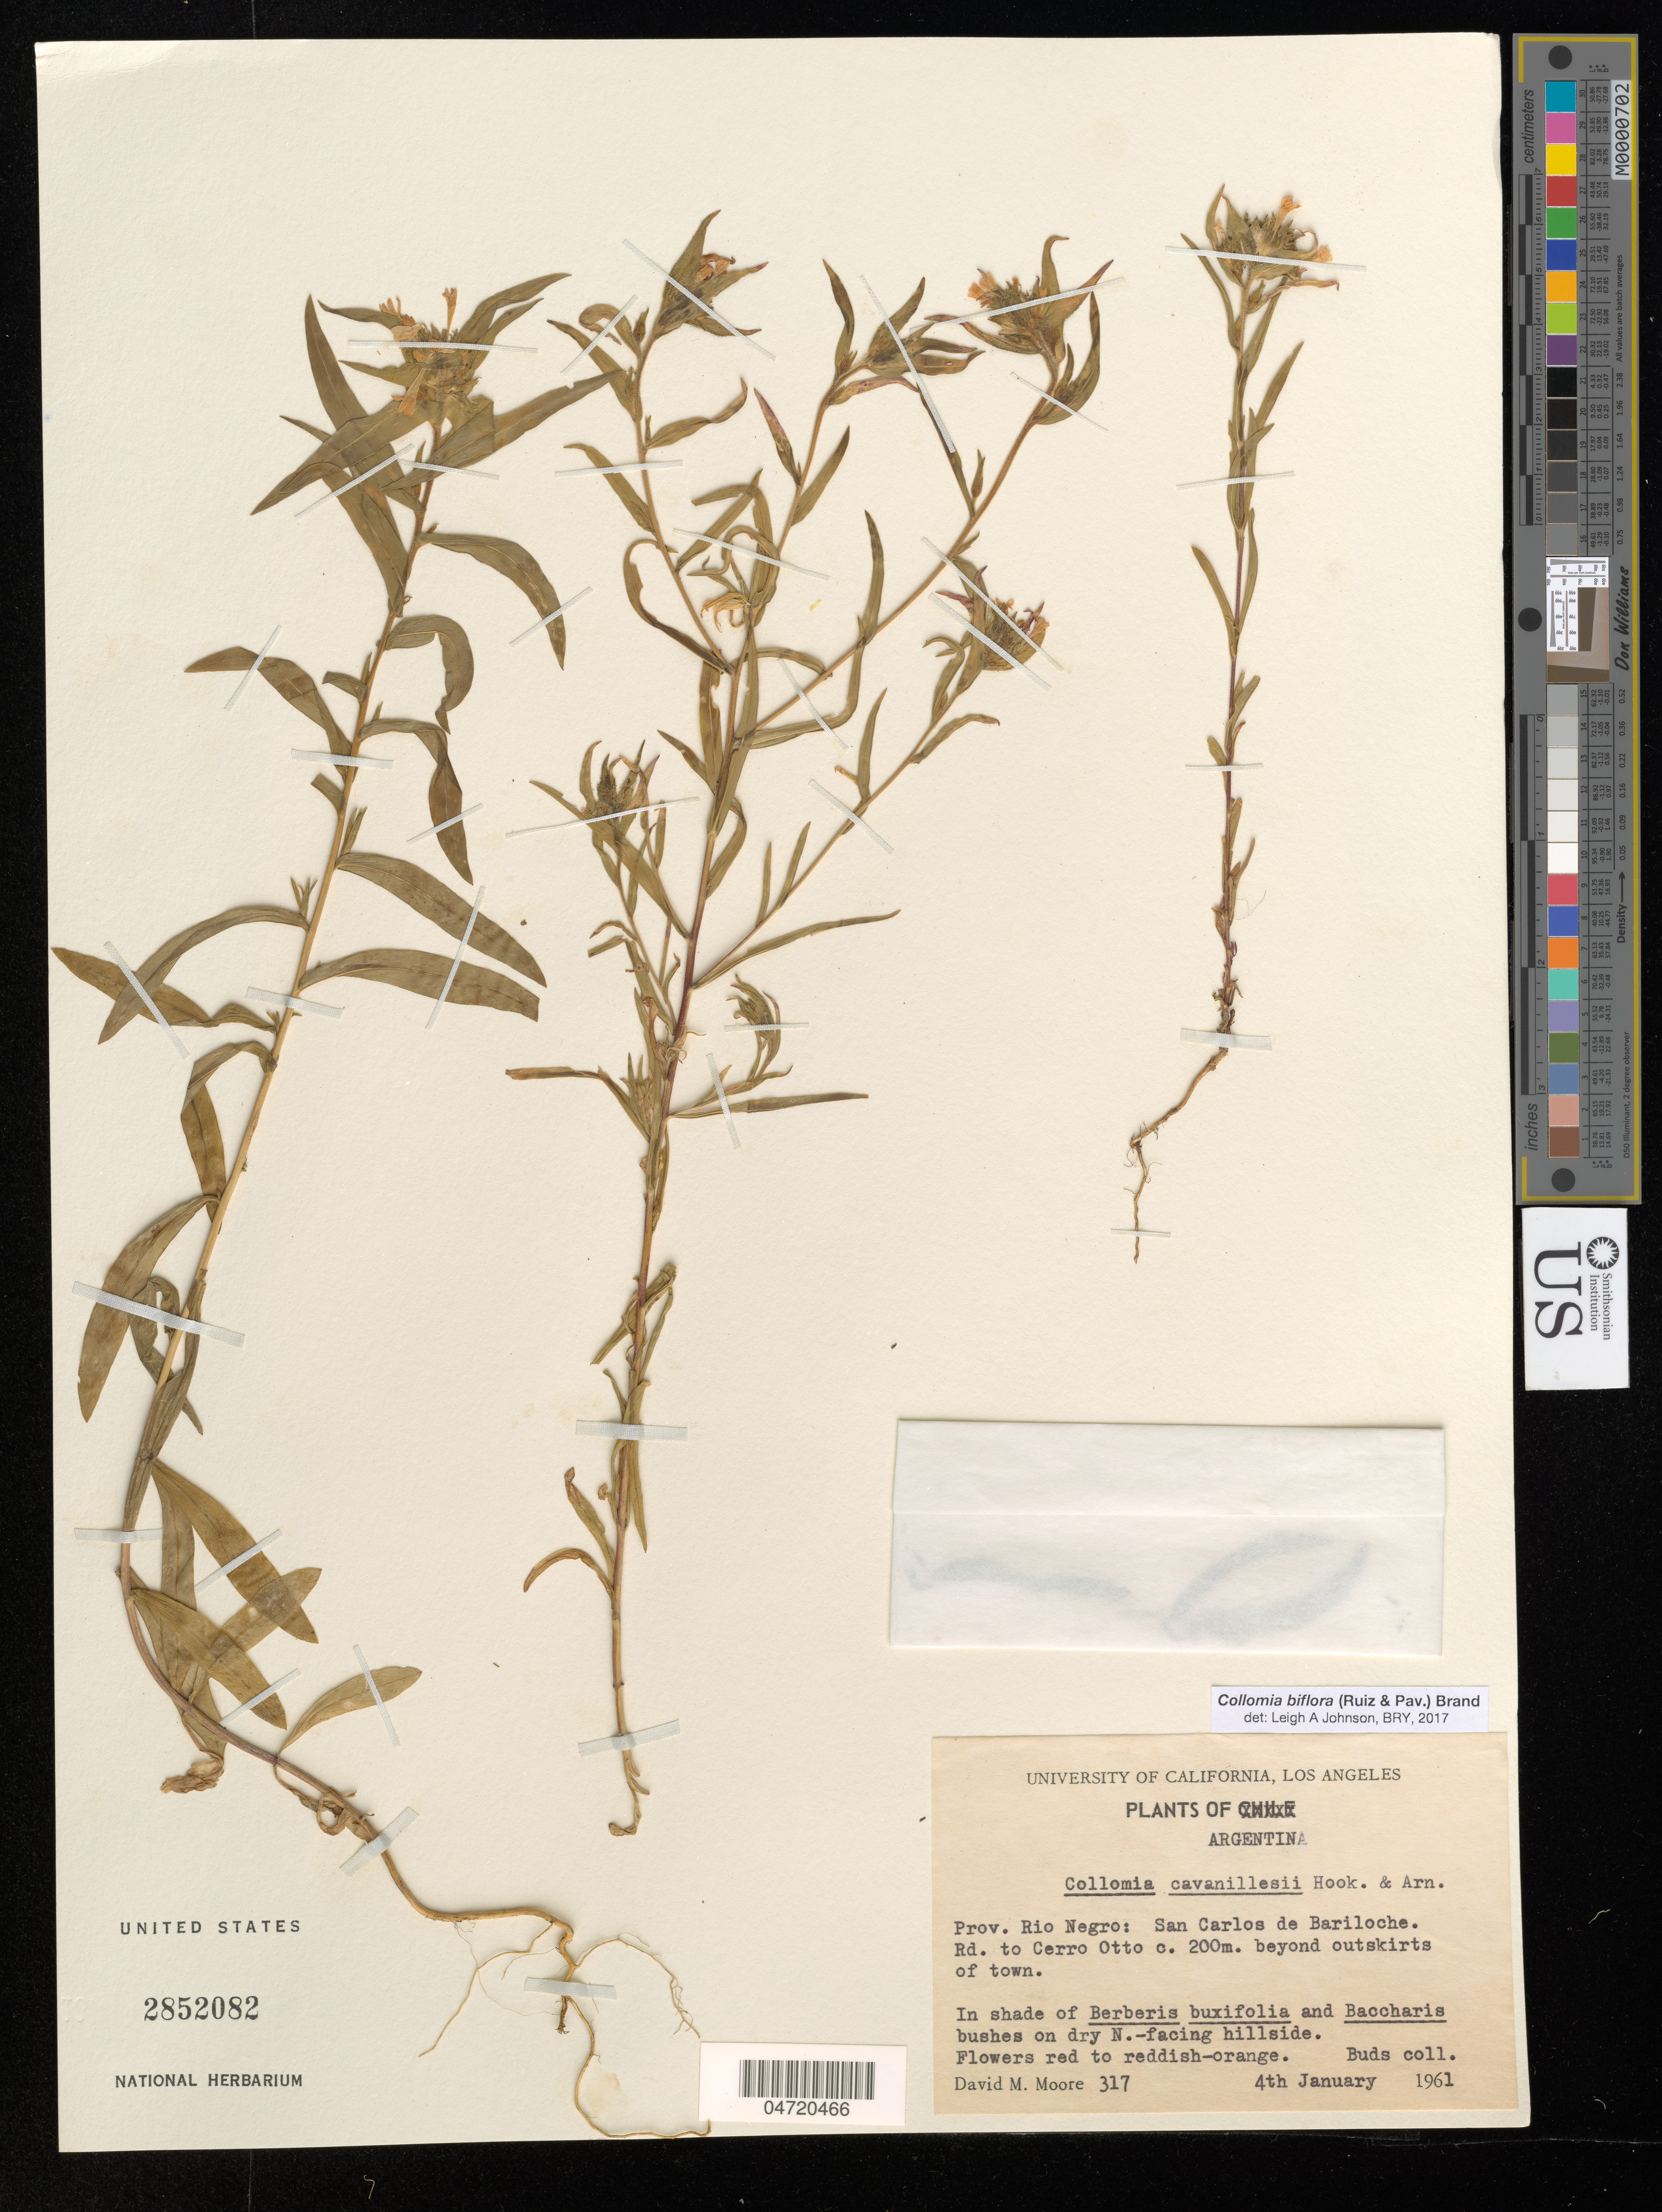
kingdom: Plantae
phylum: Tracheophyta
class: Magnoliopsida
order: Ericales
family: Polemoniaceae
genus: Collomia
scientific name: Collomia biflora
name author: (Ruiz & Pav.) Brand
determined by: Johnson, Leigh Alma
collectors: D. Moore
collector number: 317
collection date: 1961-01-04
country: Argentina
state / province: Rio Negro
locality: San Carlos de Bariloche. Rd. to Cerro Otto c. 200m beyond outskirts of town. In shade of Berberis buxifolia and Baccharis bushes on dry N.-facing hillside.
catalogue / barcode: US 2852082